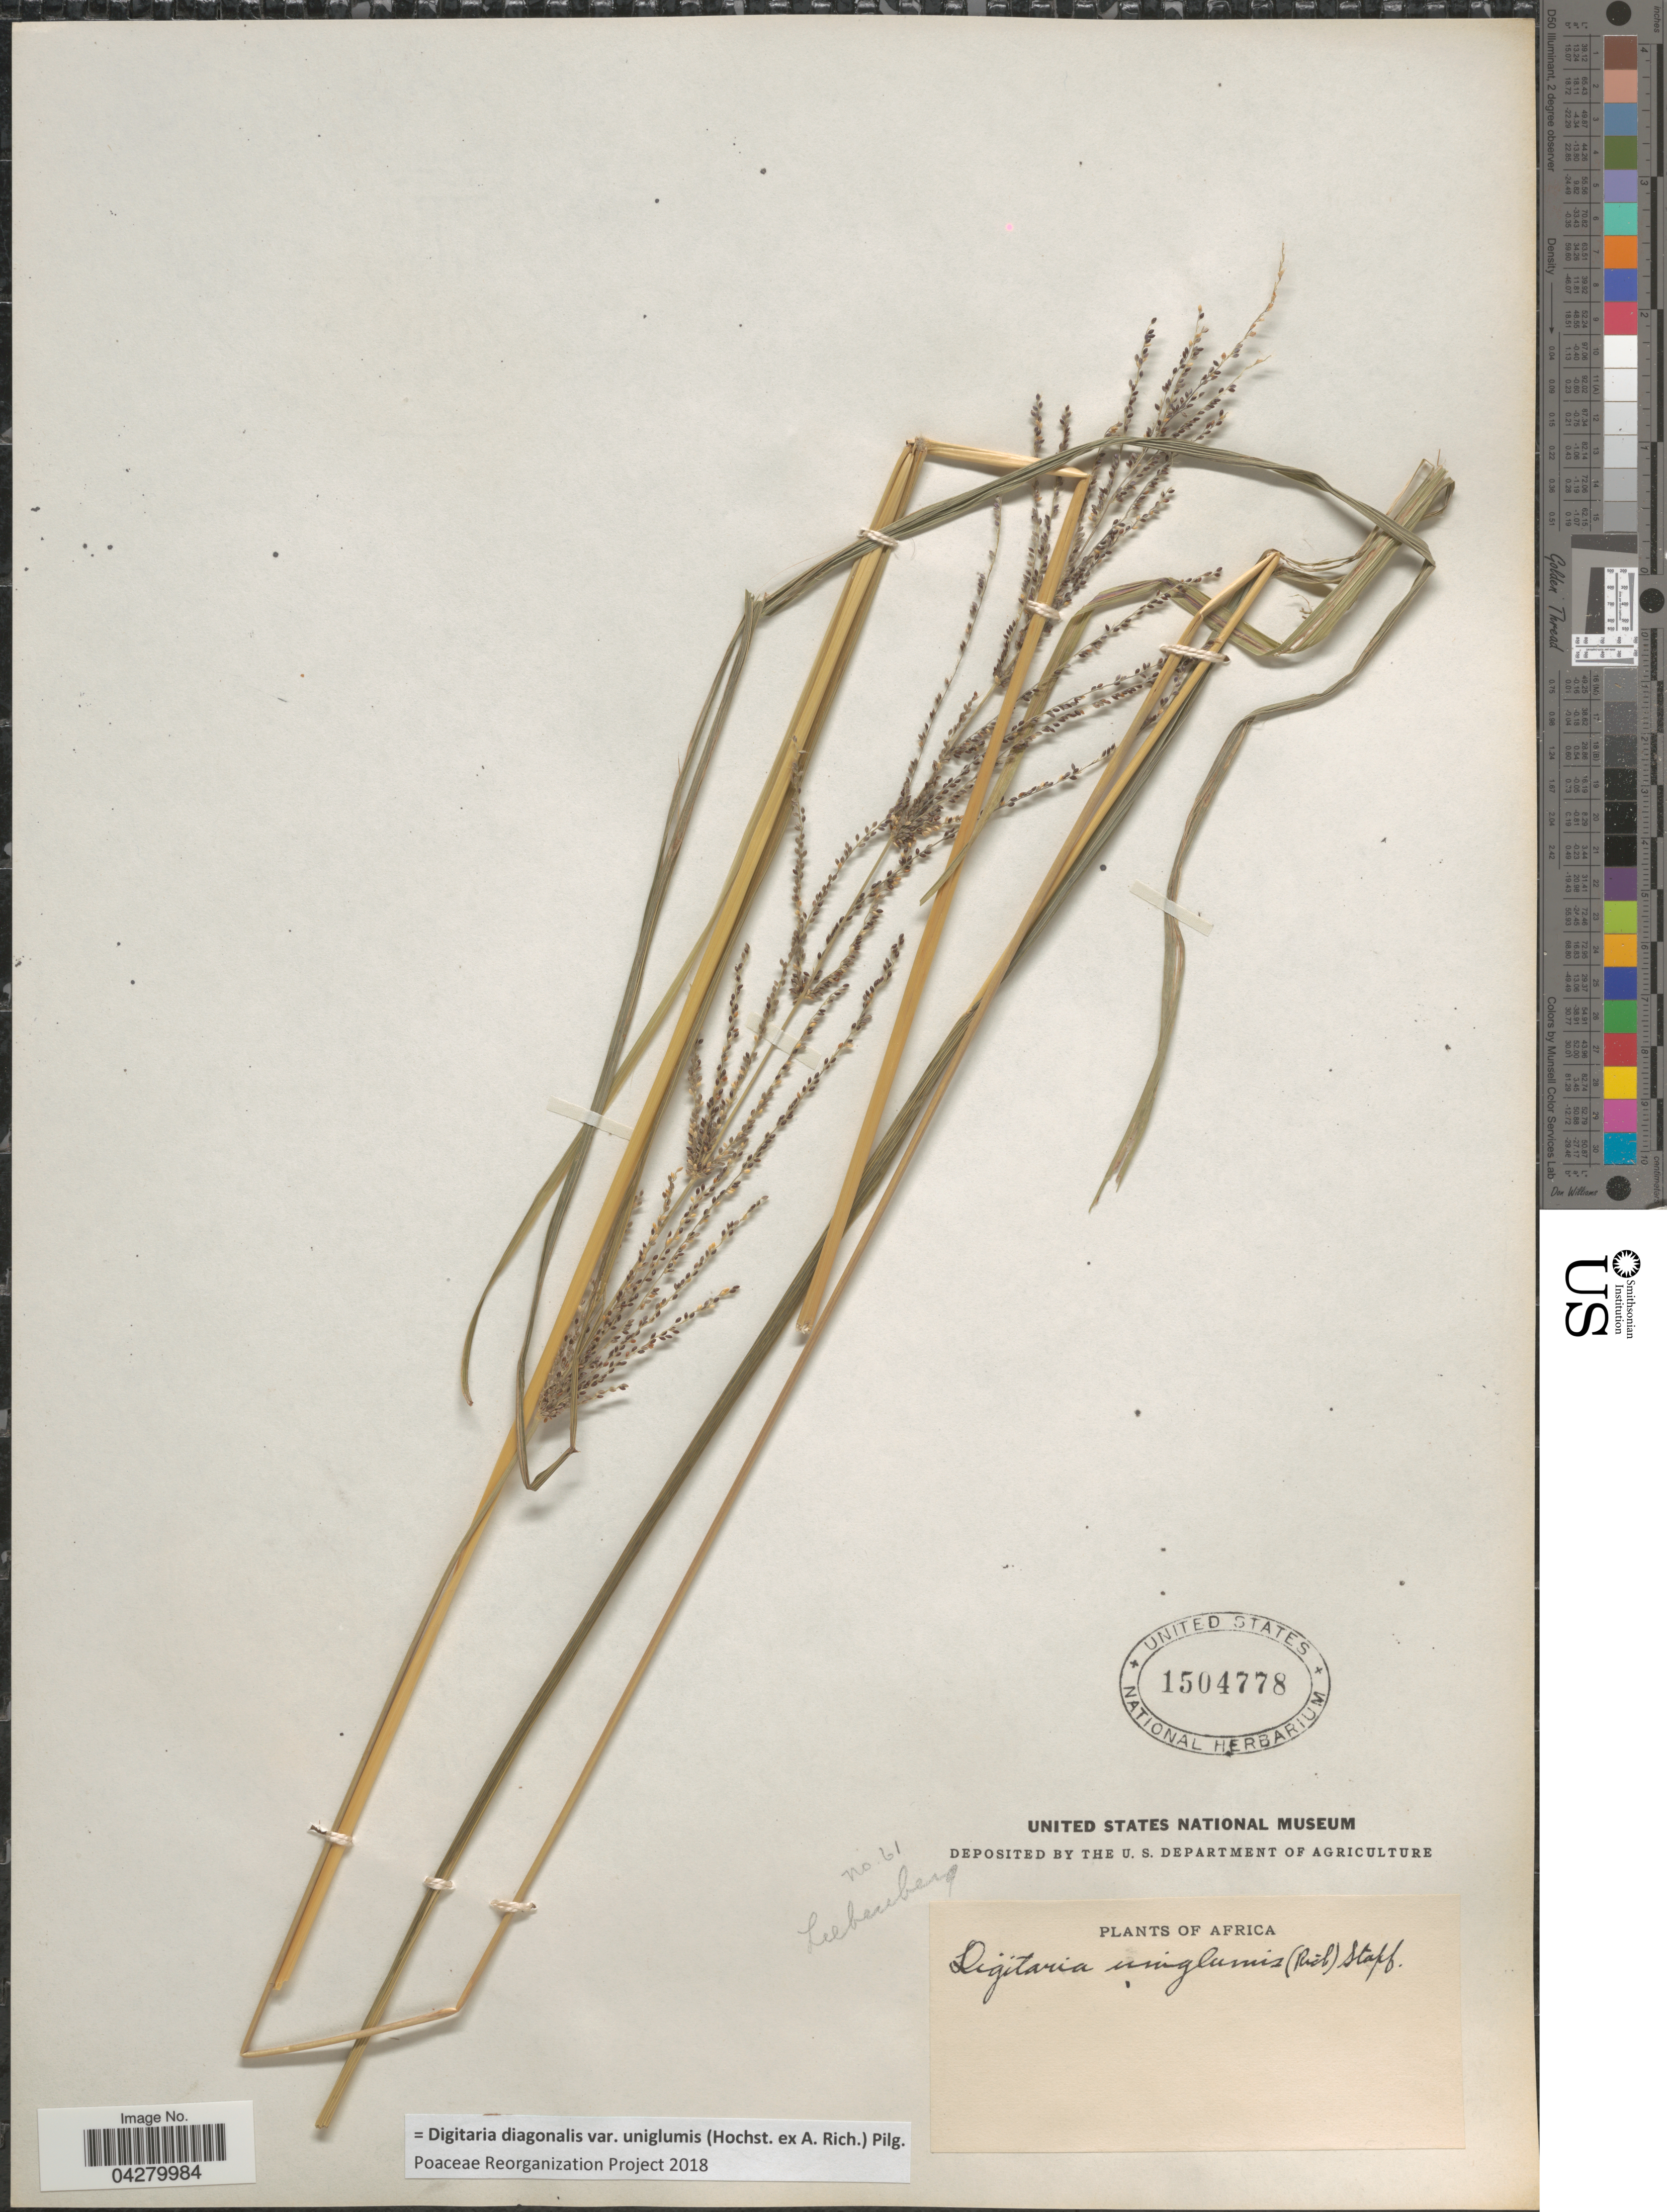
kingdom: Plantae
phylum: Tracheophyta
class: Liliopsida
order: Poales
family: Poaceae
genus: Digitaria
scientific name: Digitaria diagonalis var. uniglumis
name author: (Hochst. ex A. Rich.) Pilg.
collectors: Leebenberg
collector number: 61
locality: Africa.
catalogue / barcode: US 1504778